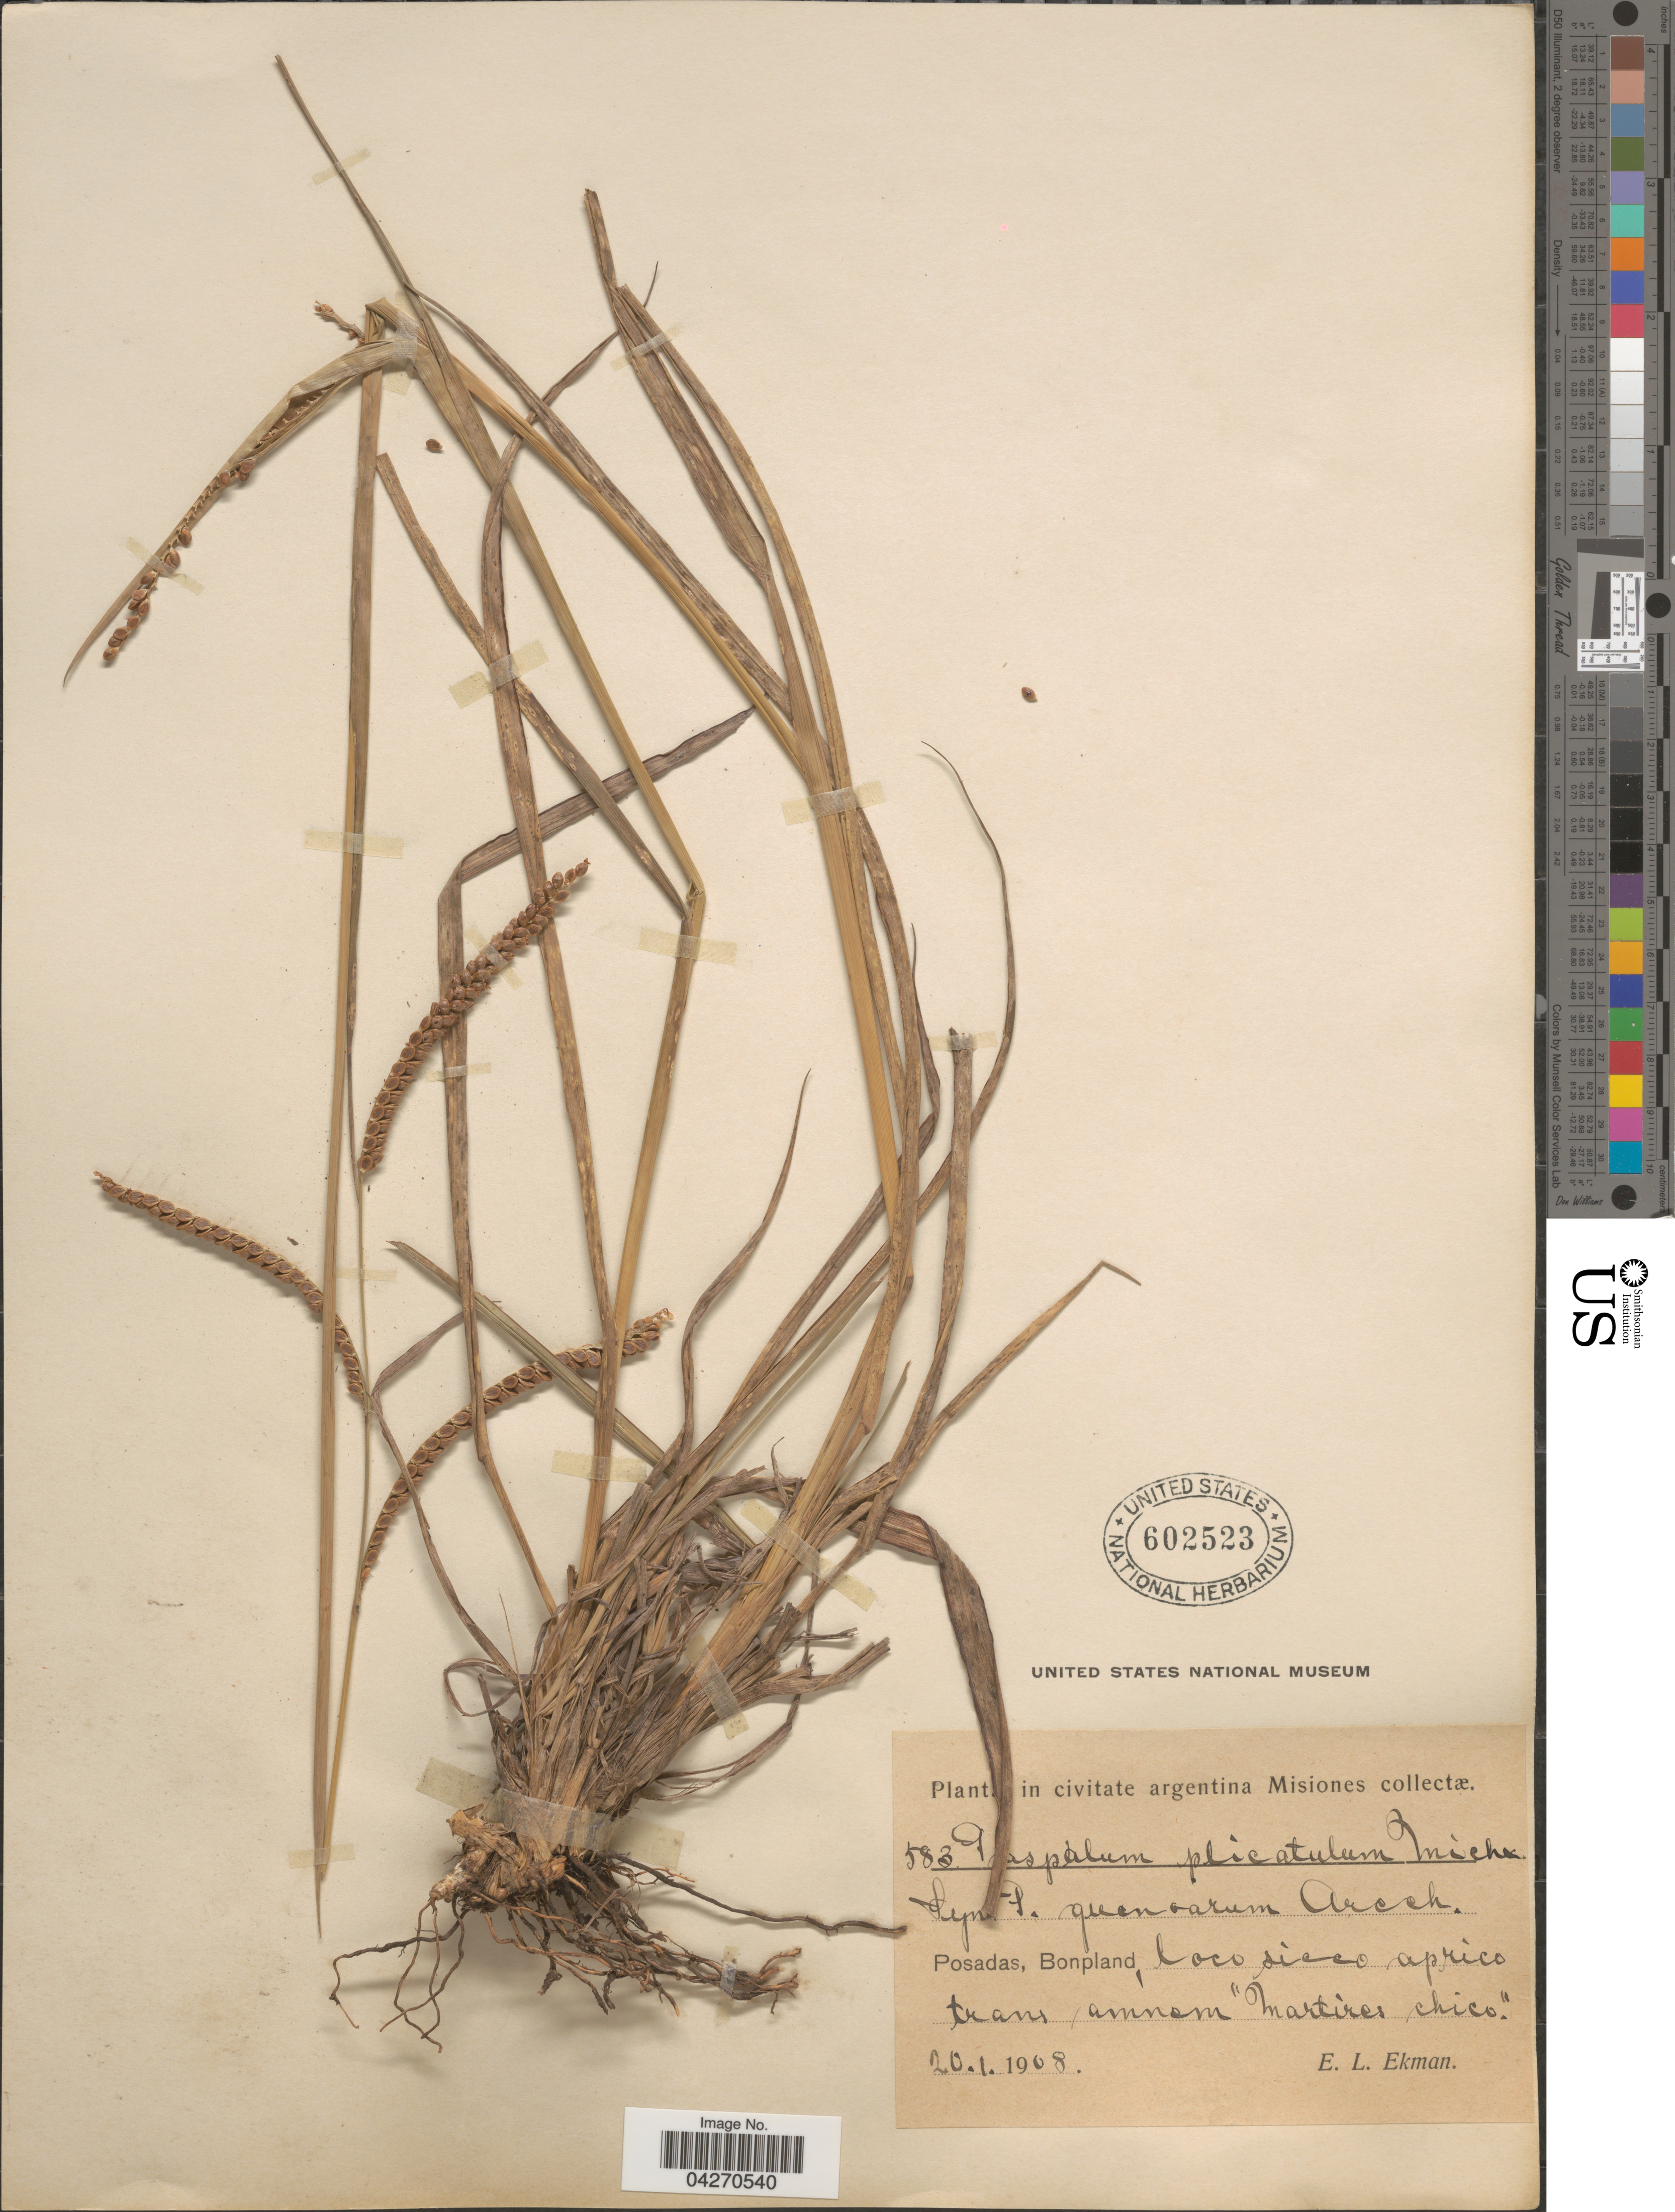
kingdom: Plantae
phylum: Tracheophyta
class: Liliopsida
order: Poales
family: Poaceae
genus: Paspalum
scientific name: Paspalum guenoarum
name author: Arechav.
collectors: E. L. Ekman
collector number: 583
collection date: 1908-01-20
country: Argentina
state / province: Misiones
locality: Posadas, Bonpland, loco sicco aprico trans amnem "Martires chico".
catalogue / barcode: US 602523